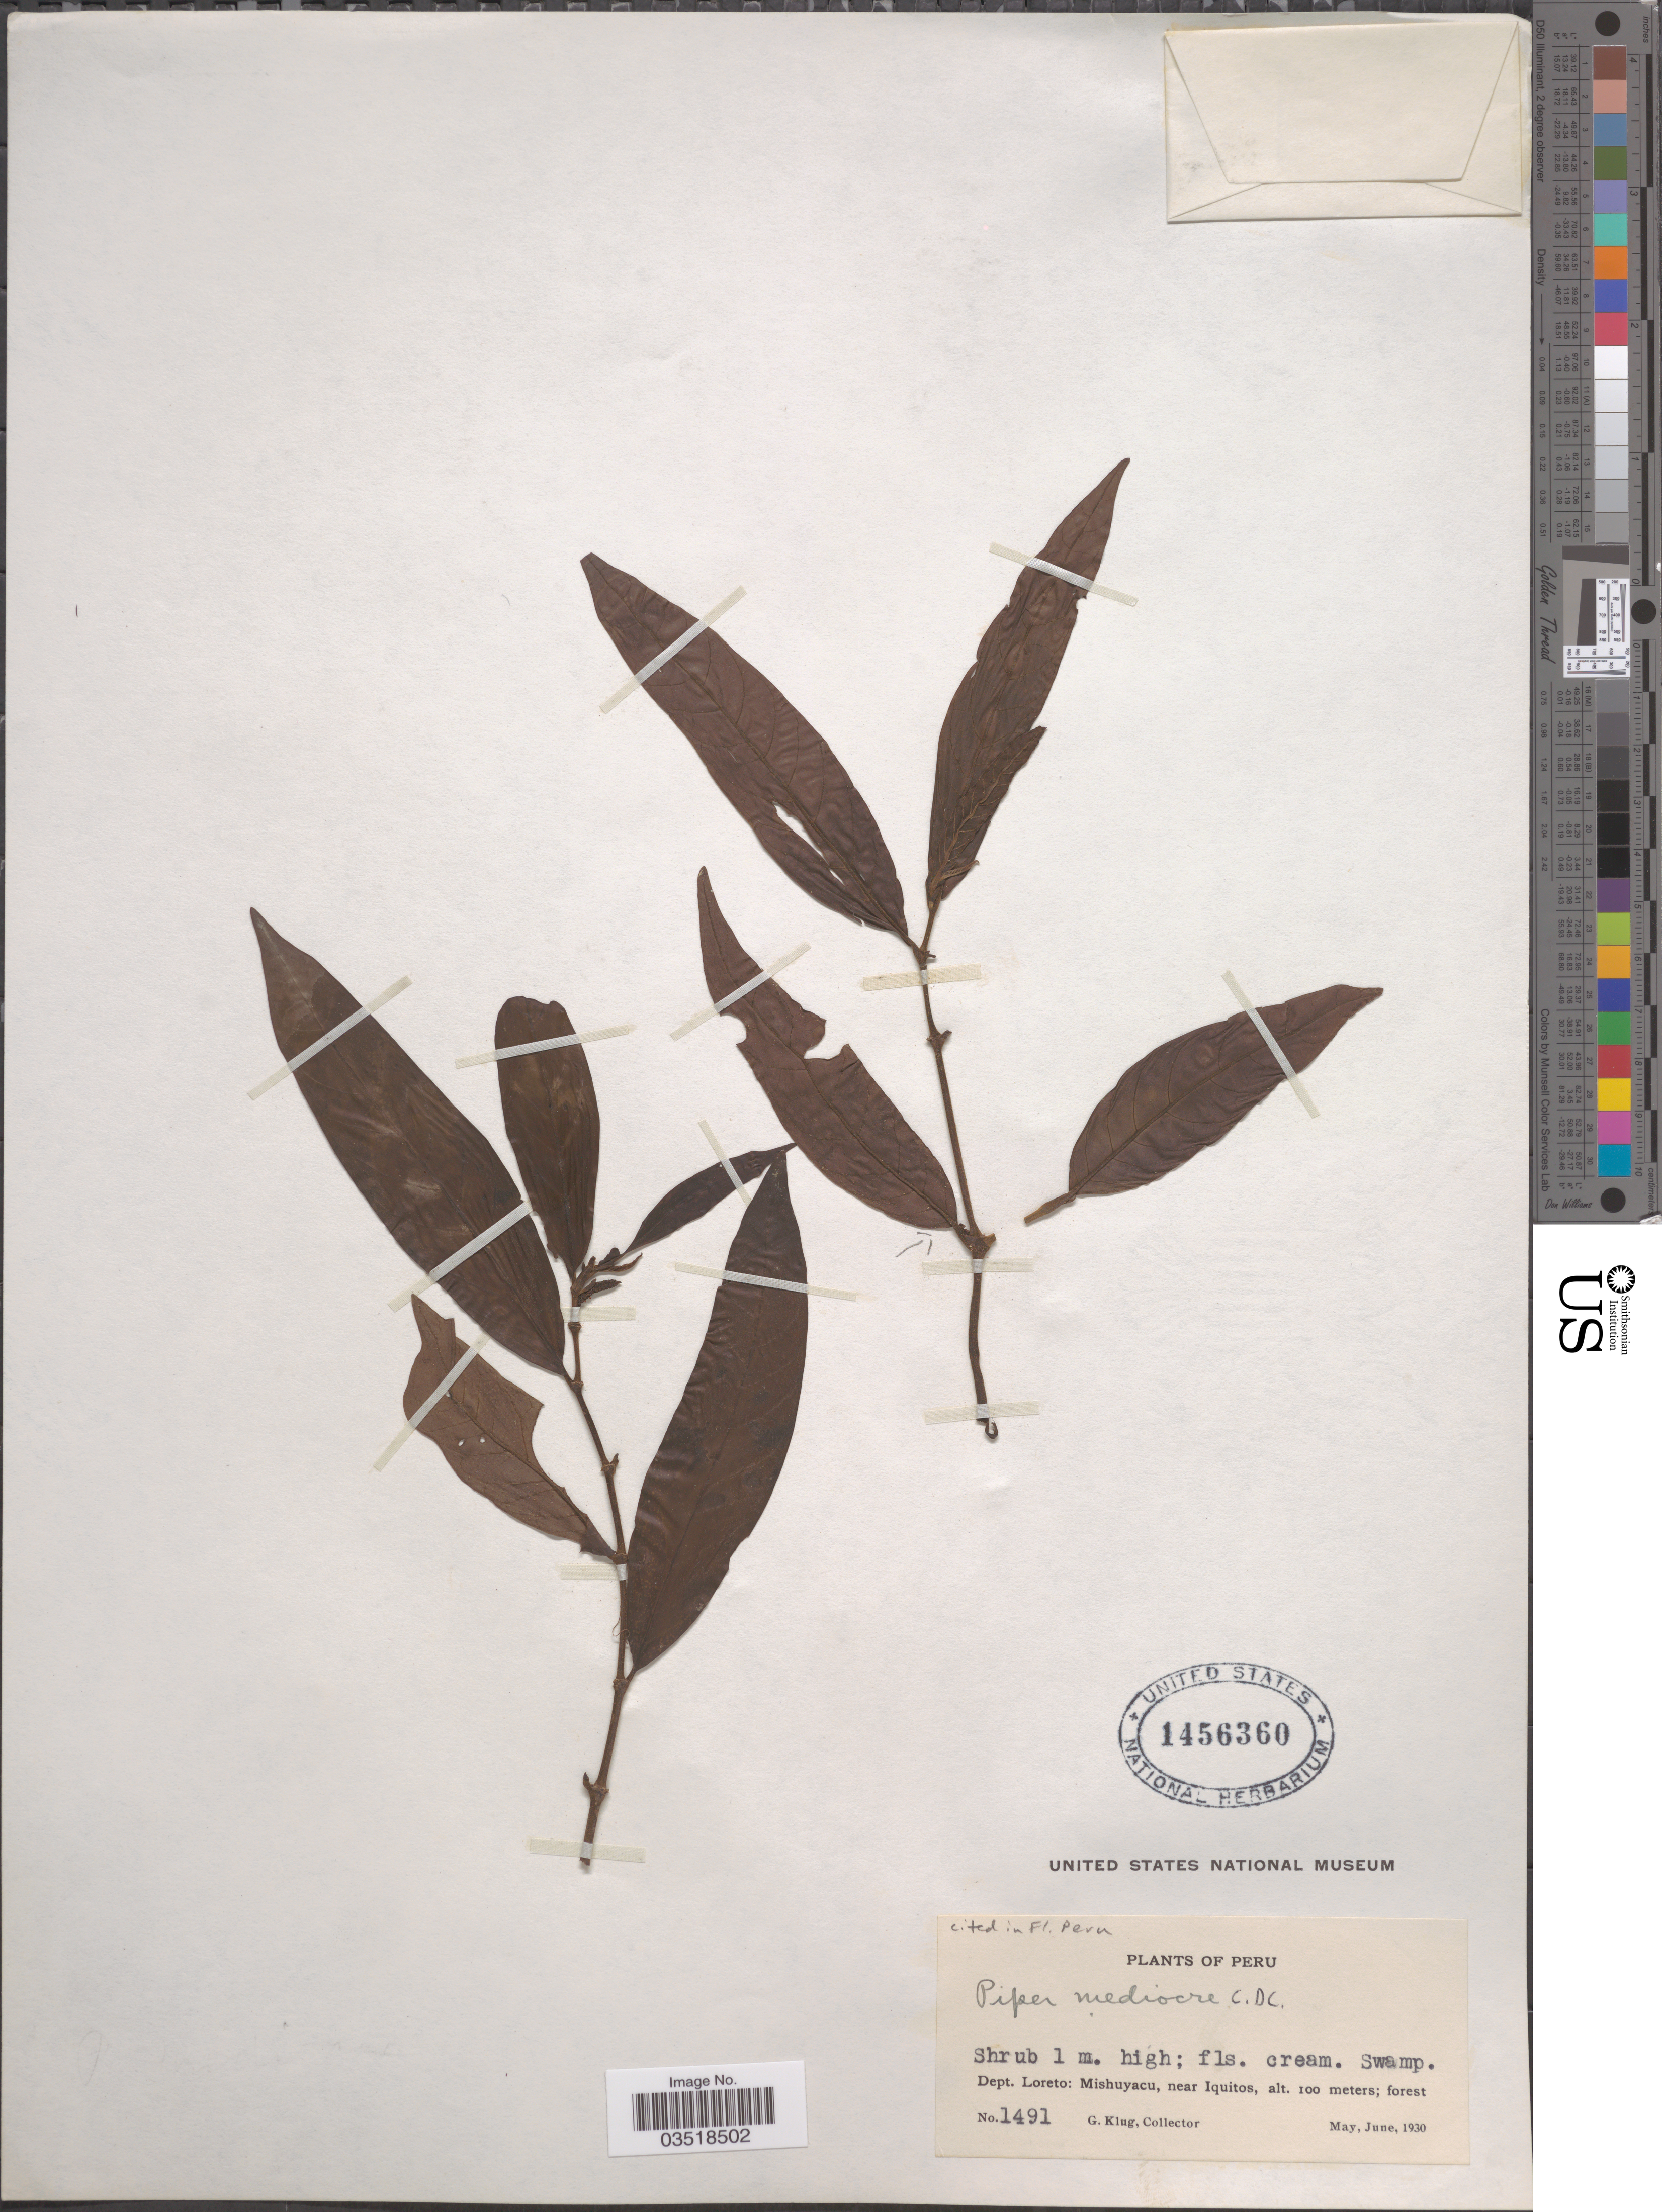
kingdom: Plantae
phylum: Tracheophyta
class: Magnoliopsida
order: Piperales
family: Piperaceae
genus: Piper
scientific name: Piper mediocre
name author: C. DC.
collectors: G. Klug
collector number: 1491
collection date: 1930-05/1930-06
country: Peru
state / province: Loreto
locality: Dept. Loreto: Mishuyacu, near Iquitos.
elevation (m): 100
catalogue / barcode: US 1456360